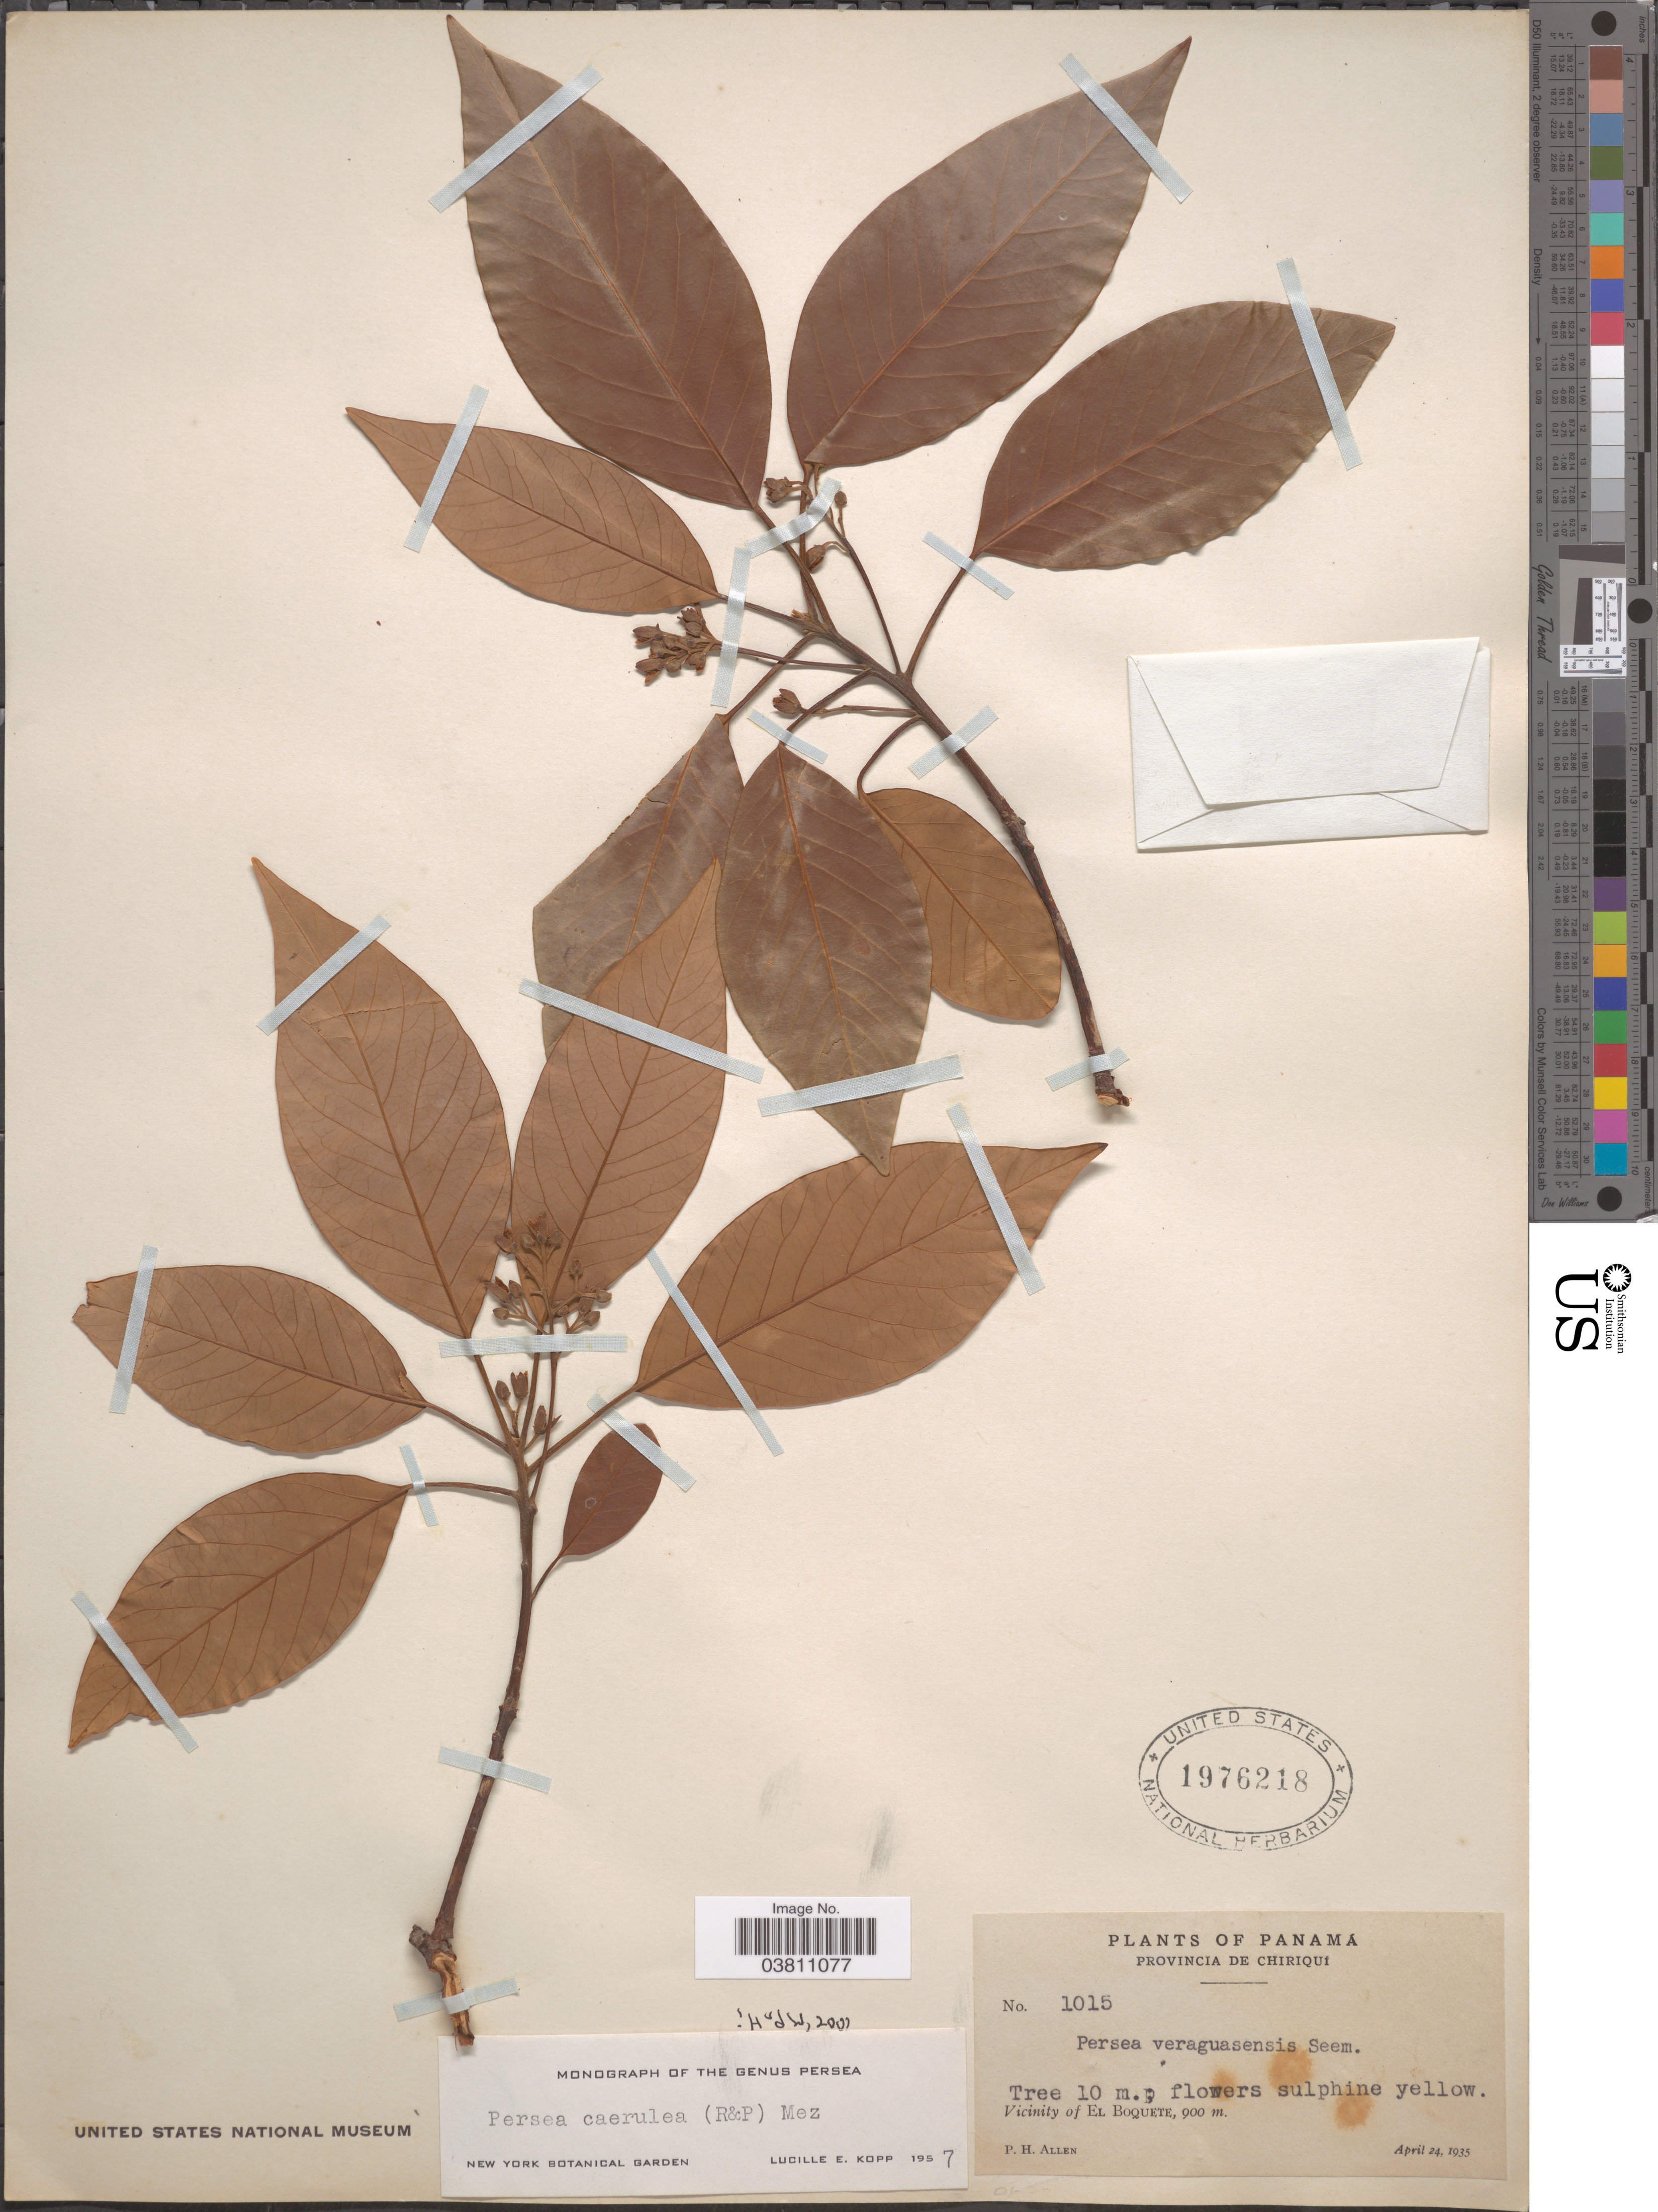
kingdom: Plantae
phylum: Tracheophyta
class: Magnoliopsida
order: Laurales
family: Lauraceae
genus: Persea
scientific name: Persea caerulea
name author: (Ruiz & Pav.) Mez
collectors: P. H. Allen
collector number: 1015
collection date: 1935-04-24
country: Panama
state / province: Chiriqui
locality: Vicinity of El Boquete.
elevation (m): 900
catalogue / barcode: US 1976218